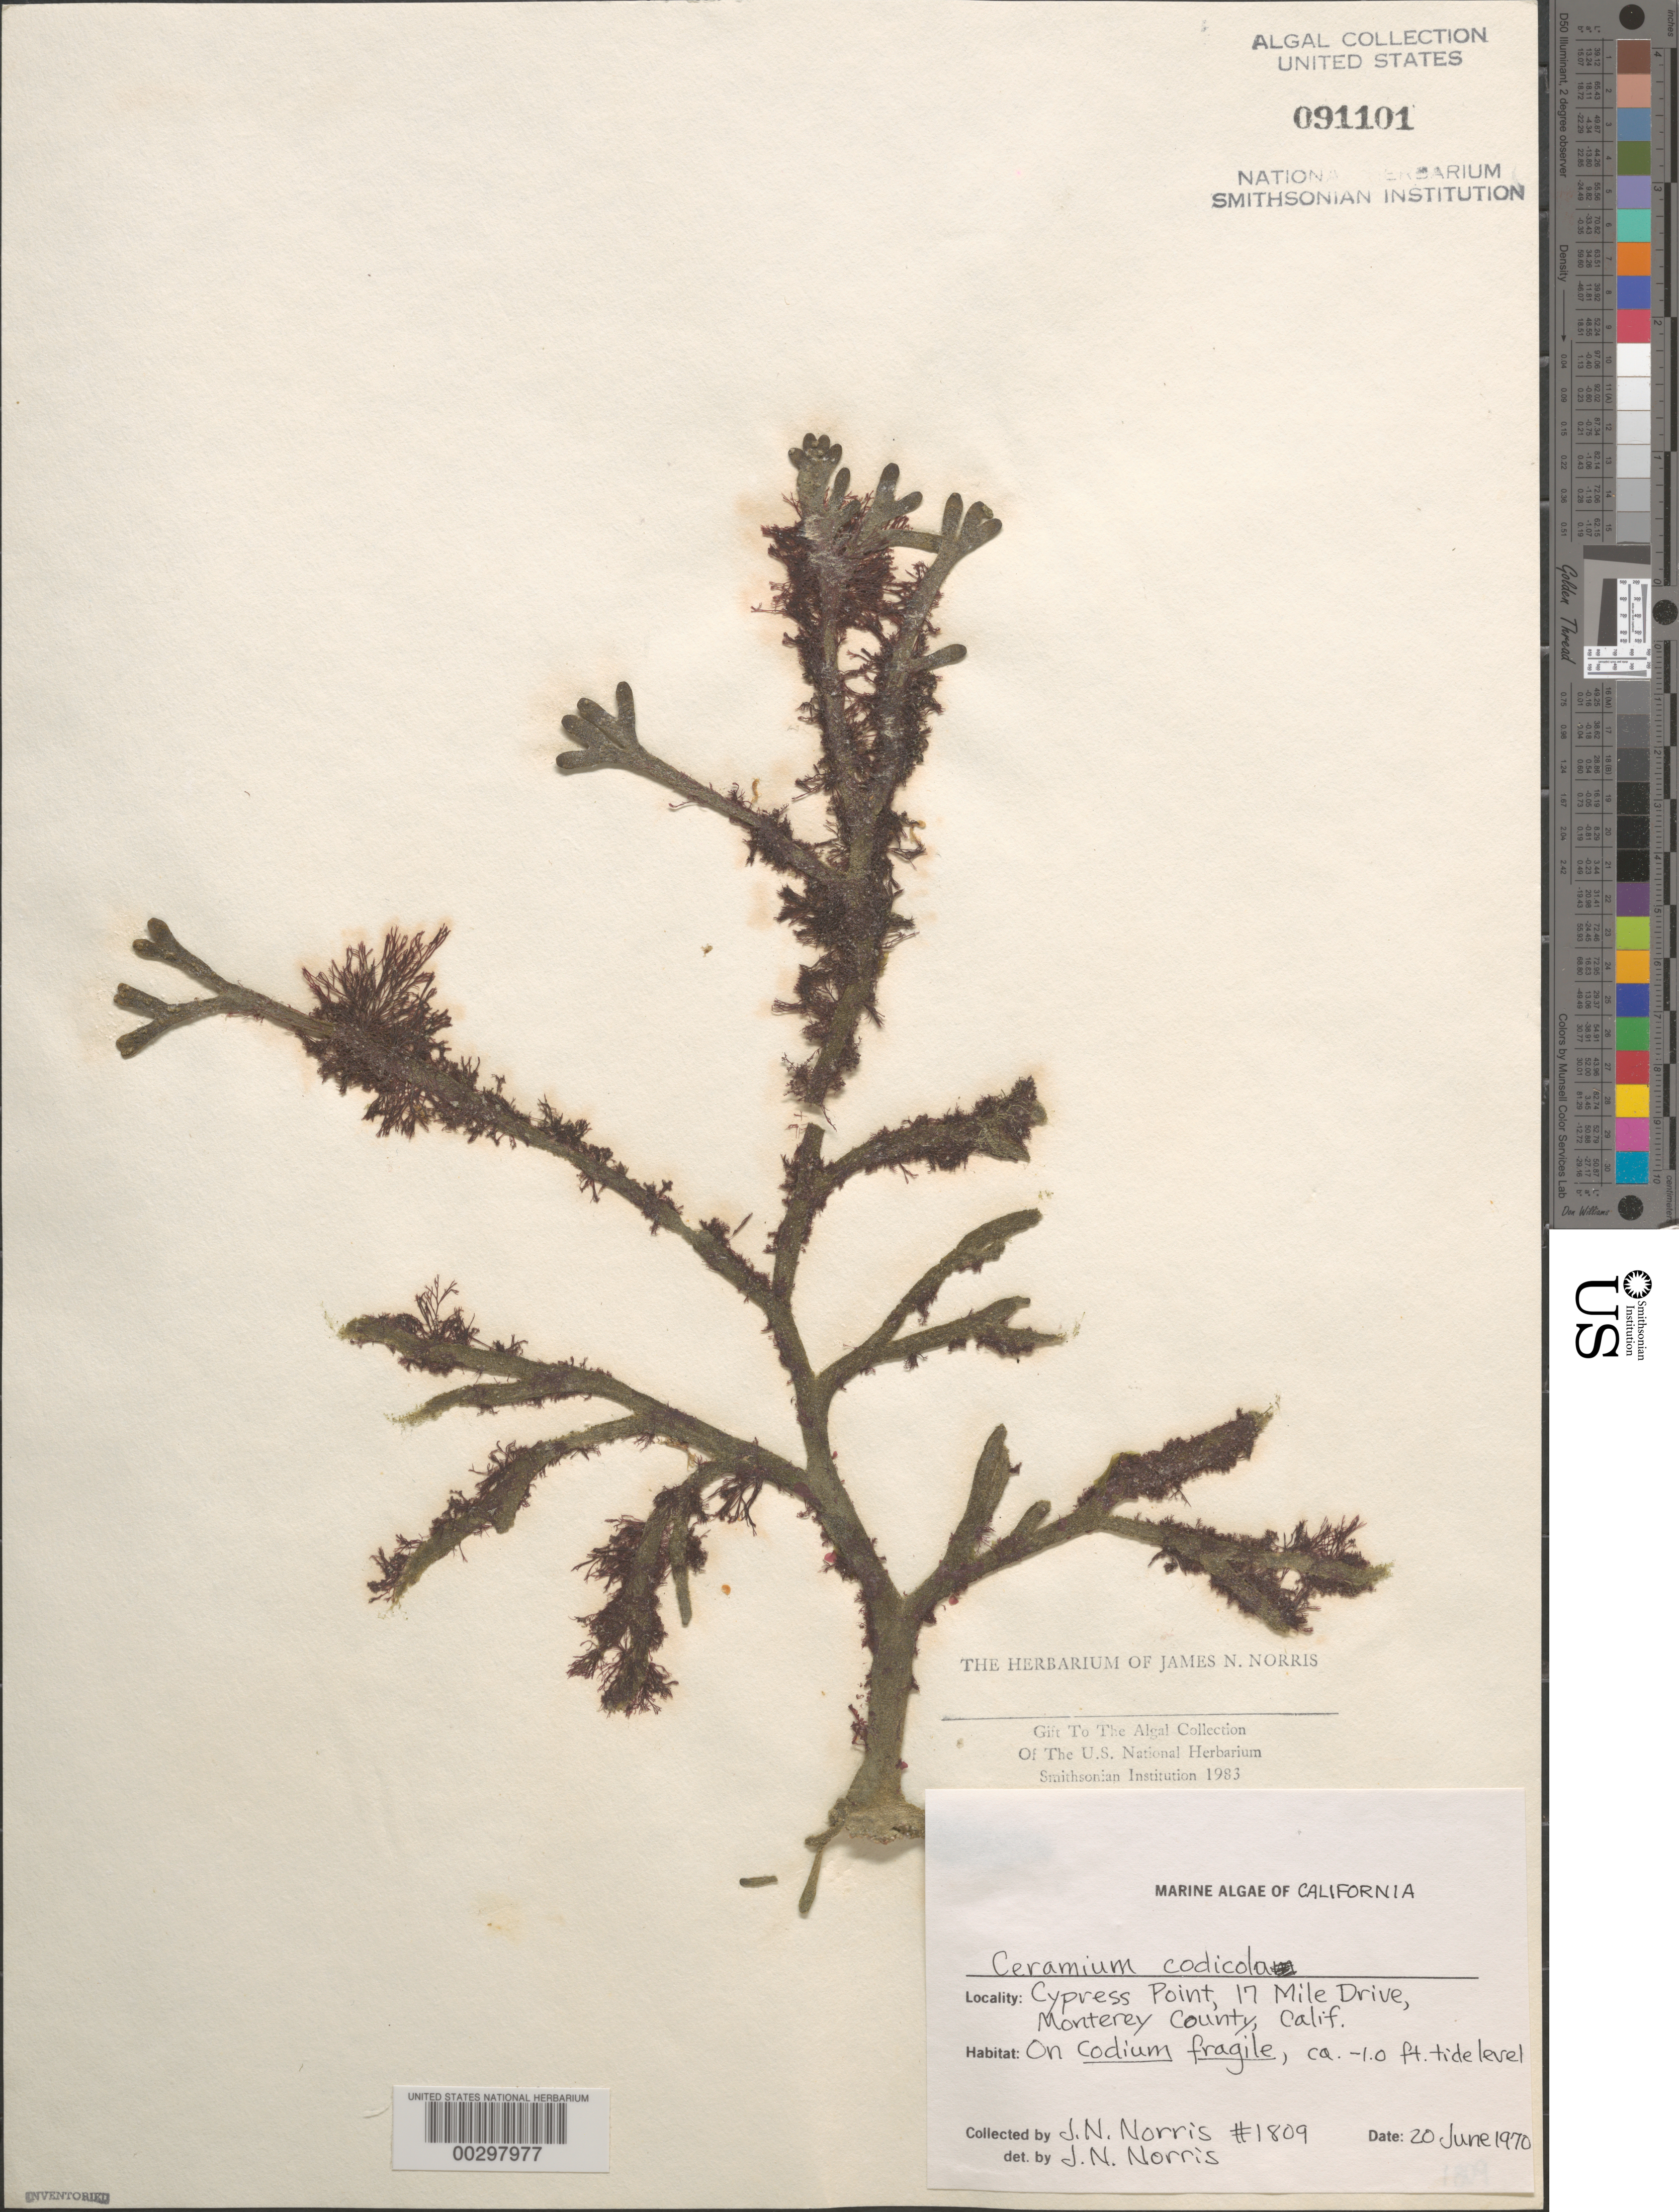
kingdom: Plantae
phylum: Rhodophyta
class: Florideophyceae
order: Ceramiales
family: Ceramiaceae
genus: Ceramium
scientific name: Ceramium codicola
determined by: Norris, James N.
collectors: J. N. Norris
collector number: JN-1809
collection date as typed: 20 Jun 1970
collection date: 1970-06-20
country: United States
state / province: California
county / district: Monterey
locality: Cypress Point, 17 Mile Drive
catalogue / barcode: US 91101